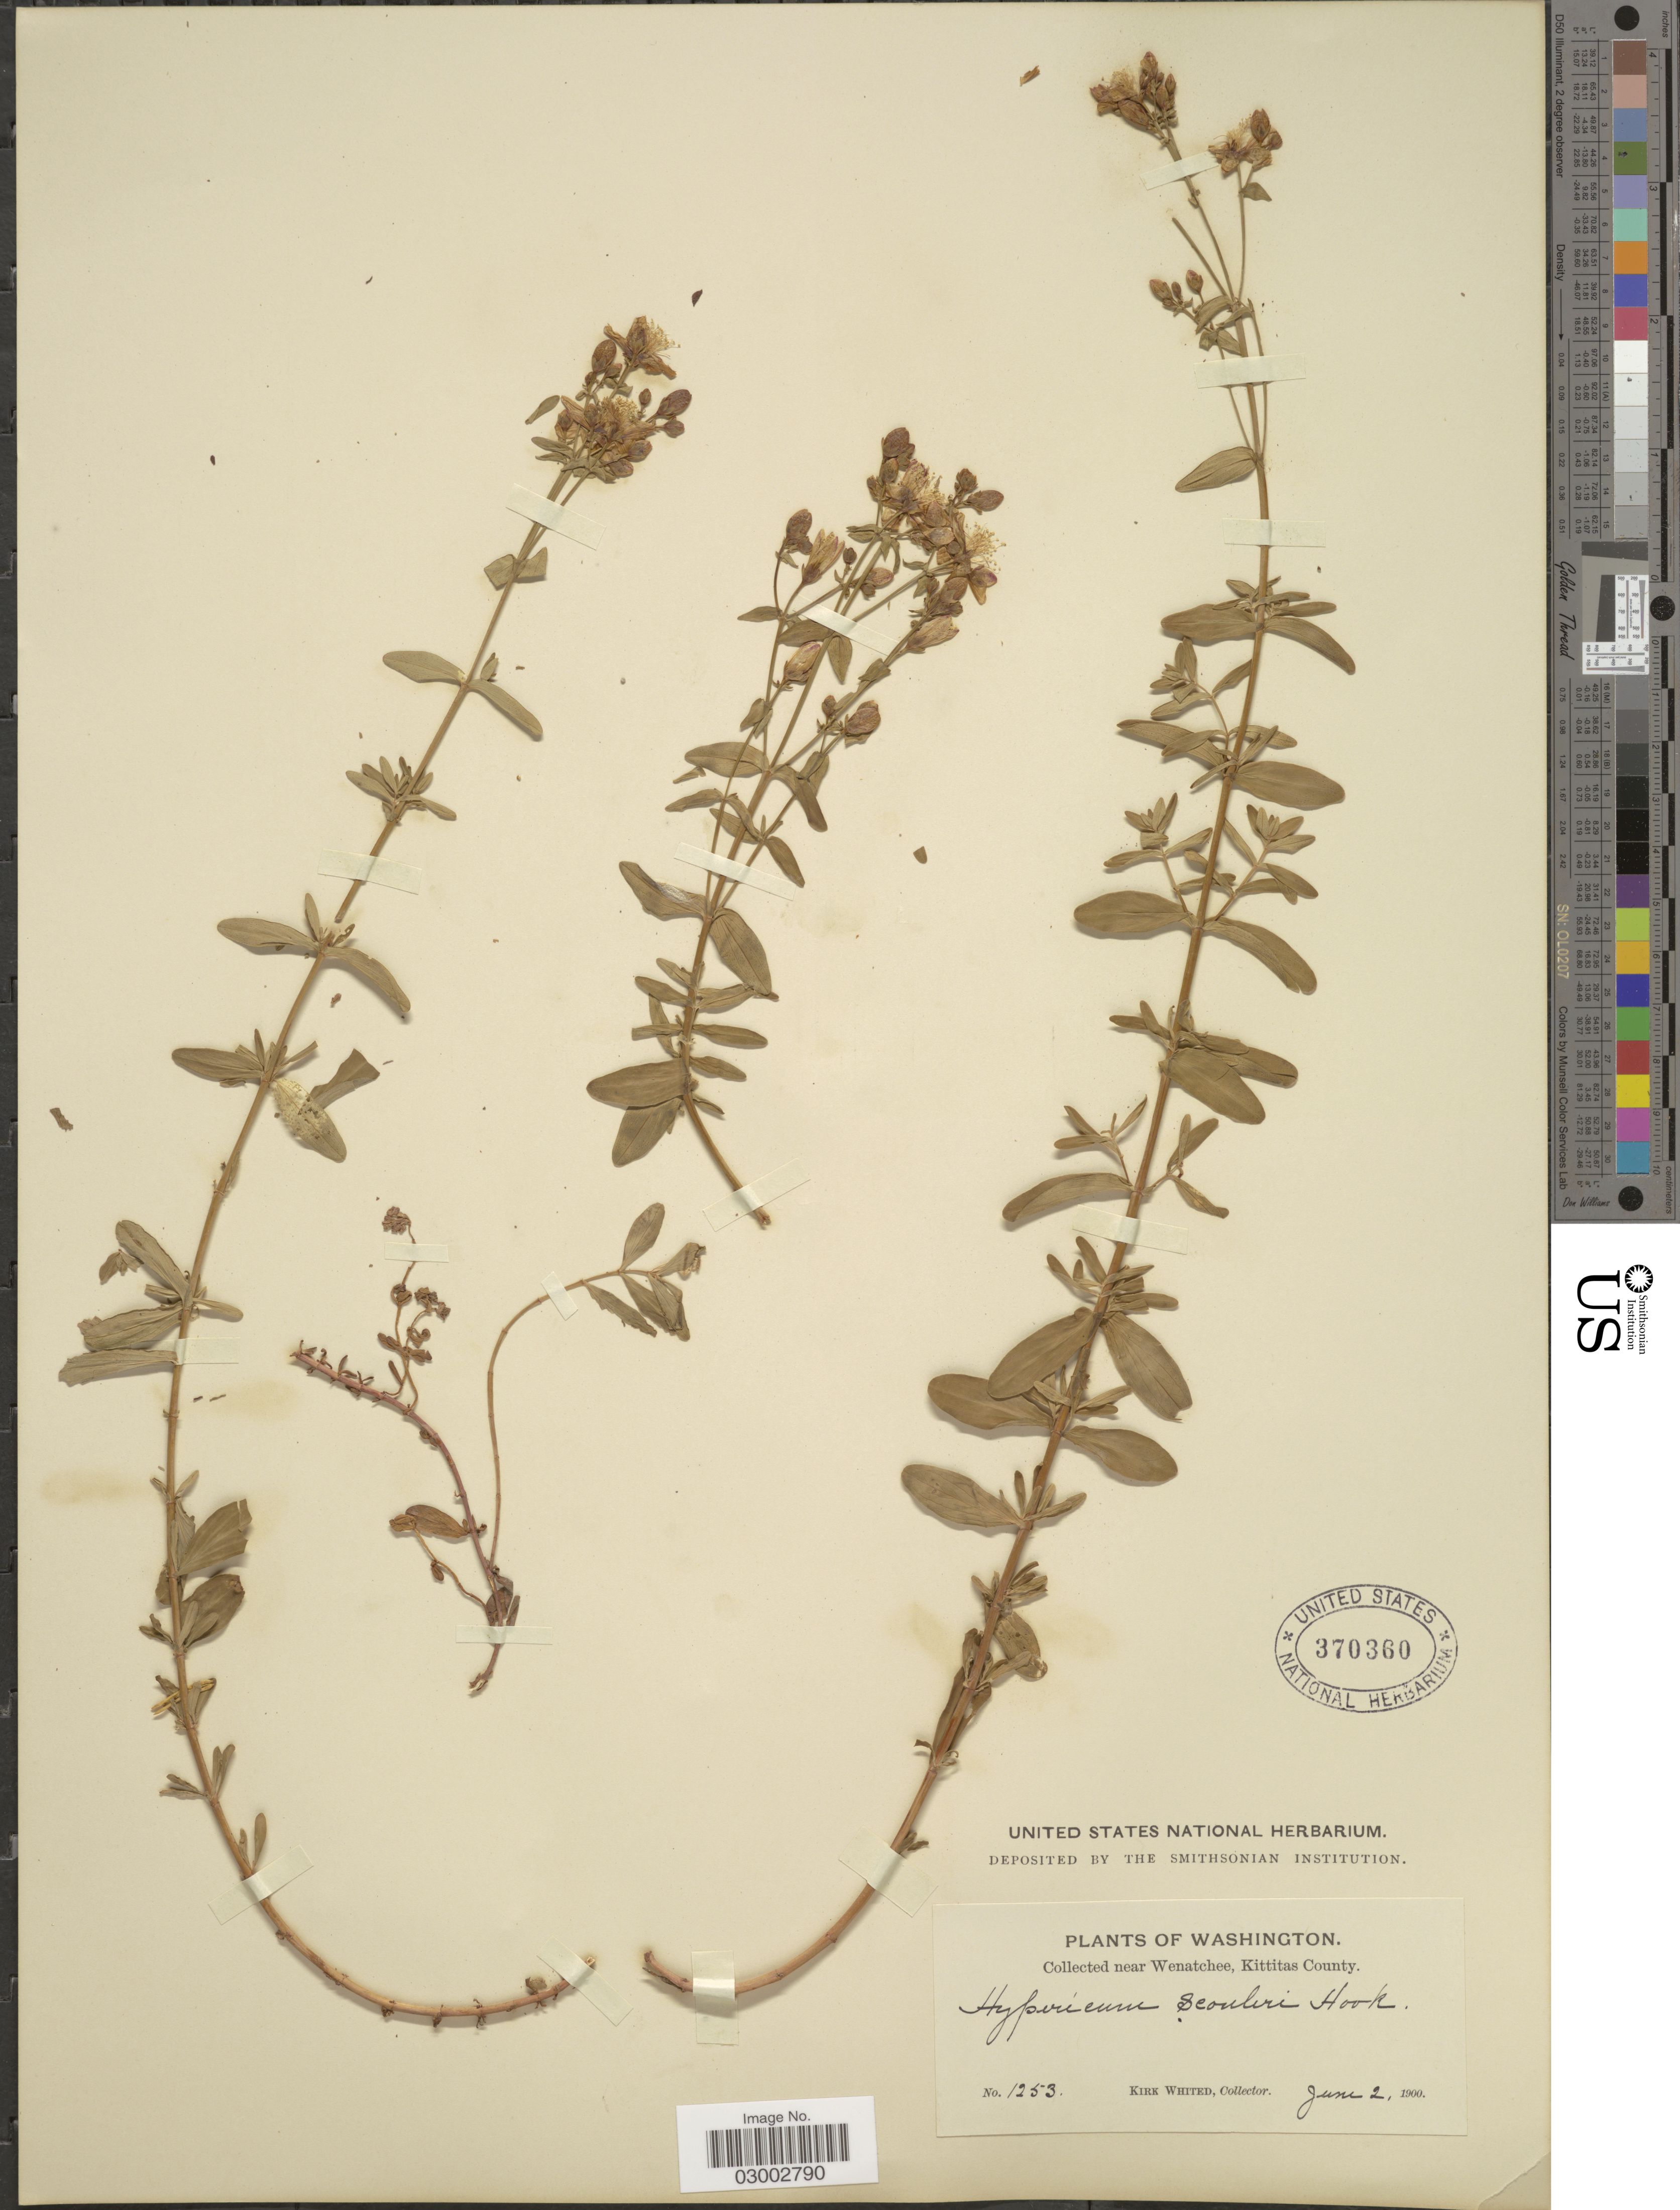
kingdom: Plantae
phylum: Tracheophyta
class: Magnoliopsida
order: Malpighiales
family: Hypericaceae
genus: Hypericum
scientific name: Hypericum scouleri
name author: Hook.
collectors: K. Whited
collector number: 1253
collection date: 1900-06-02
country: United States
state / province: Washington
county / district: Kittitas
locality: Near Wenatchee, Kittitas County.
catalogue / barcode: US 370360